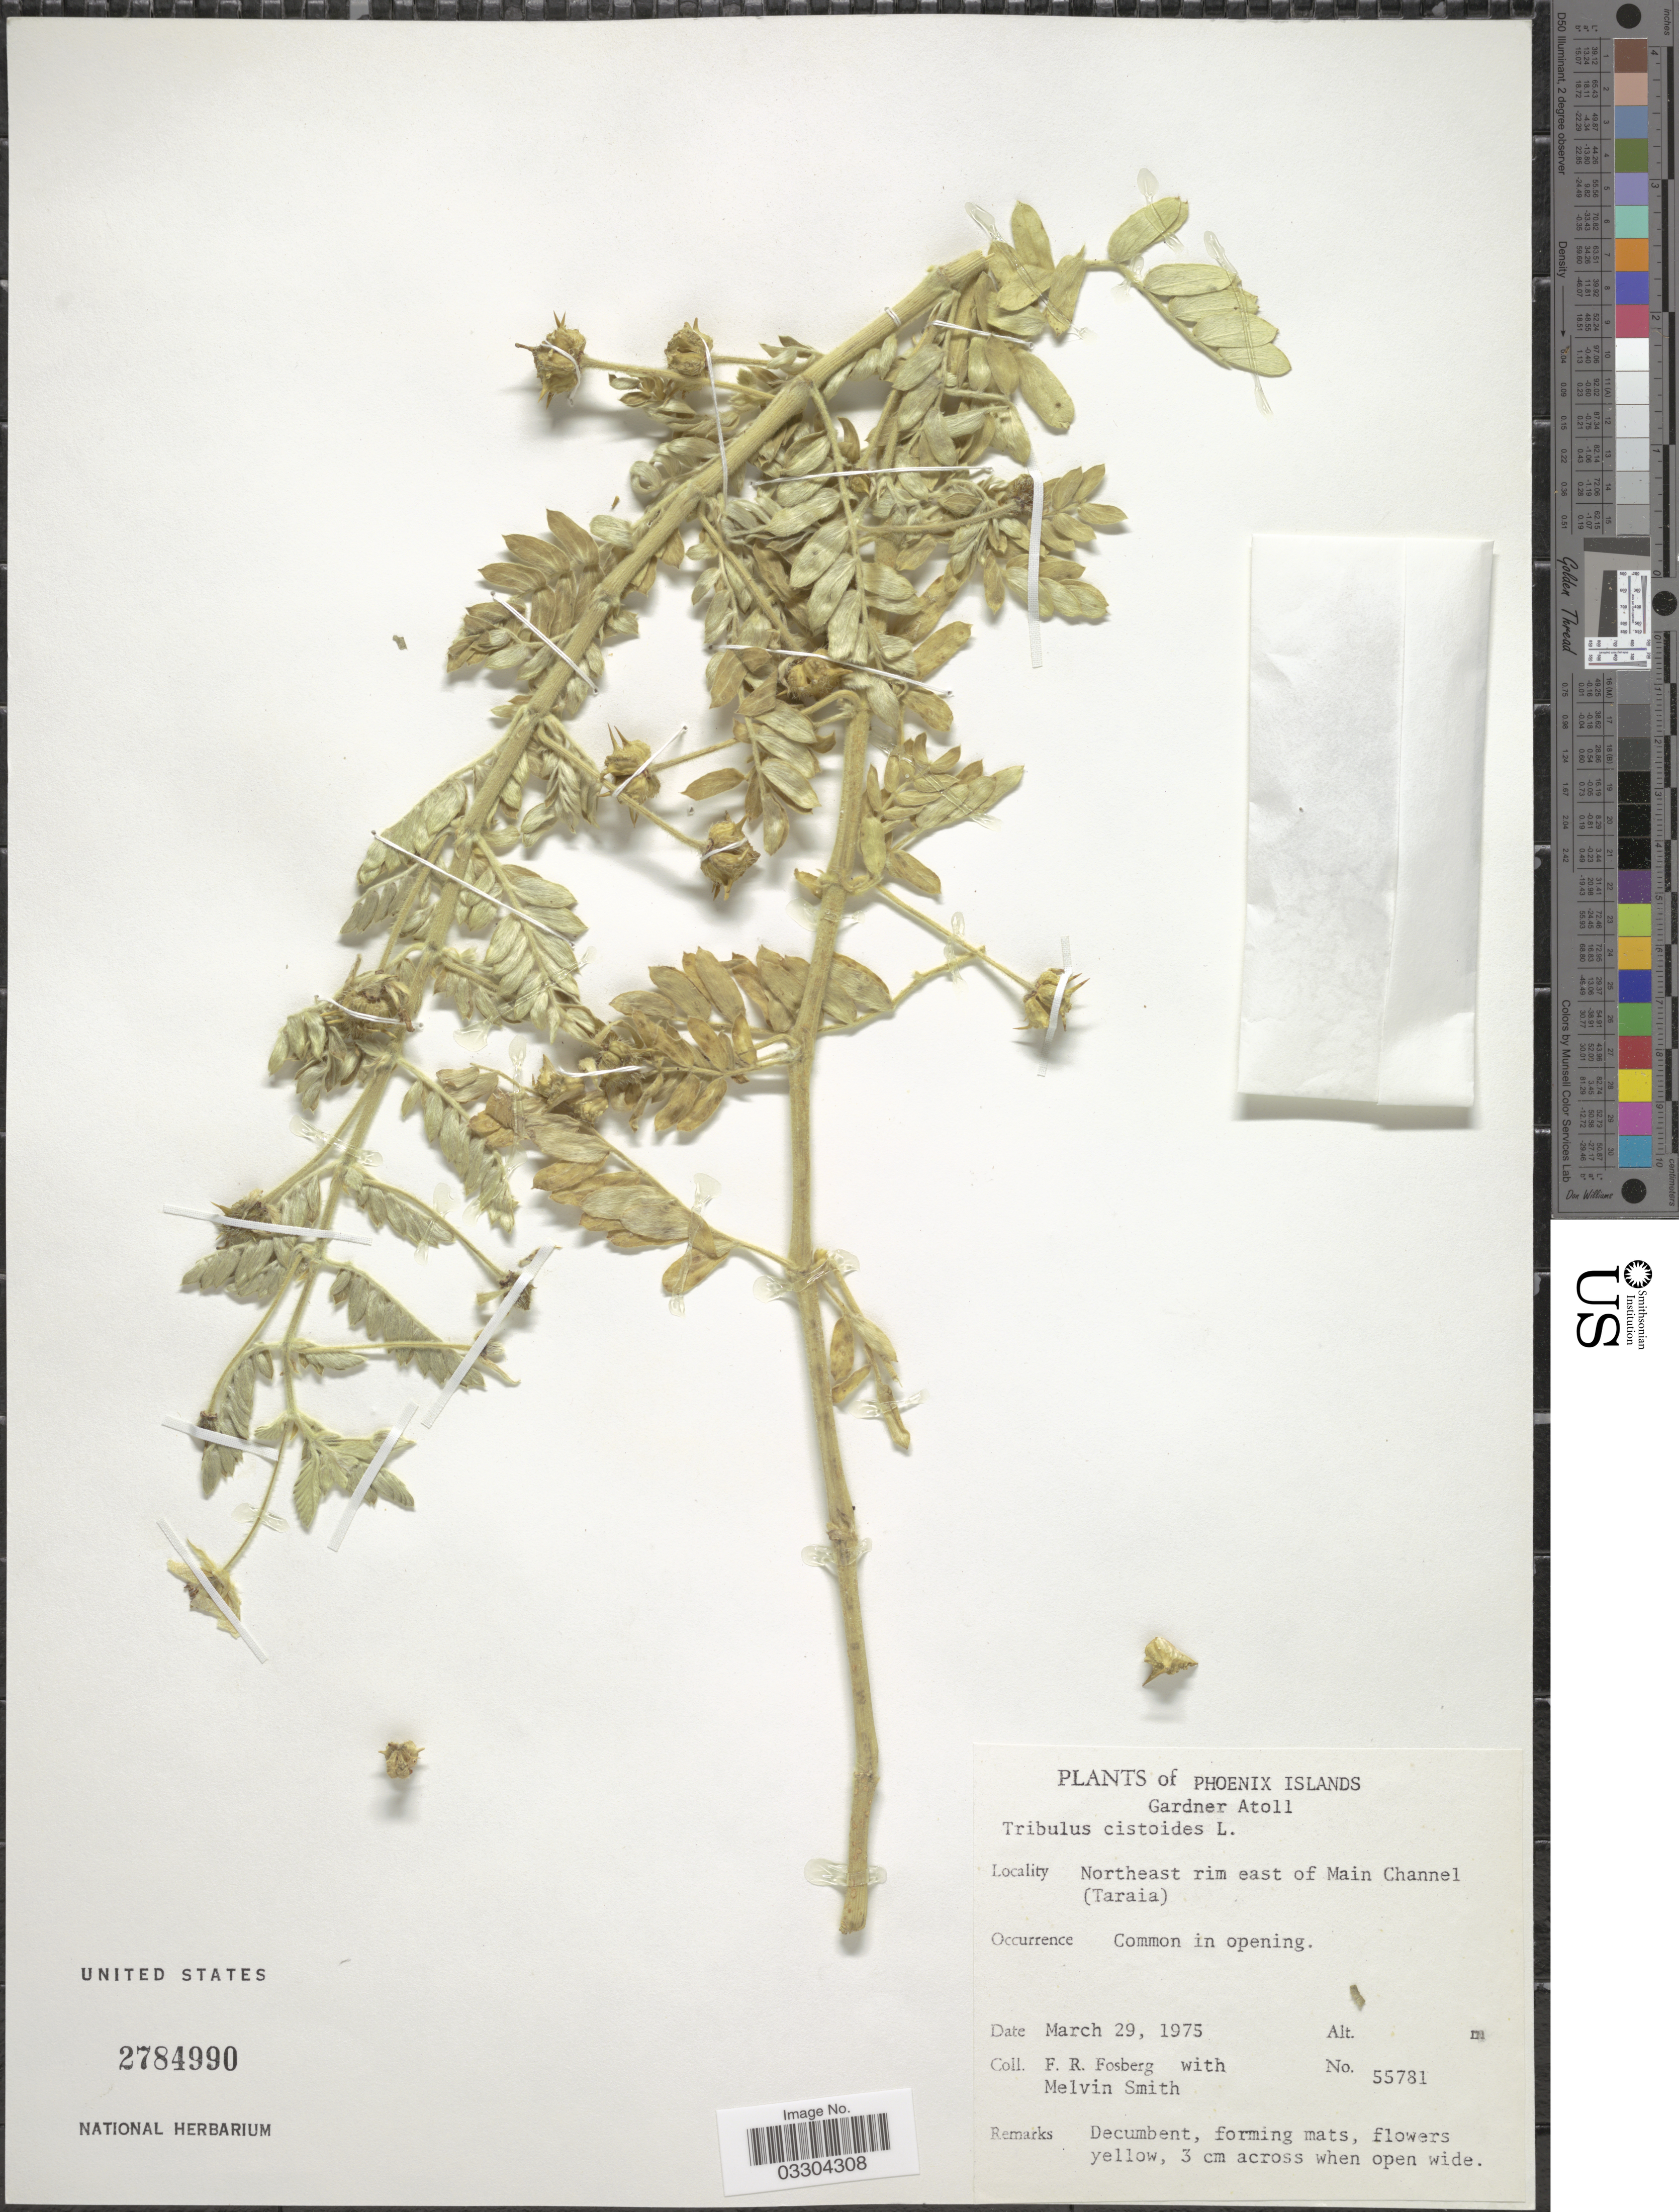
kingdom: Plantae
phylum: Tracheophyta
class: Magnoliopsida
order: Zygophyllales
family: Zygophyllaceae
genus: Tribulus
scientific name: Tribulus cistoides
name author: L.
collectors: F. R. Fosberg & M. Smith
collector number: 55781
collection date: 1975-03-29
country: Kiribati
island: Nikumaroro [Gardner] Atoll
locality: Phoenix Islands. Gardner Atoll. Northeast rim east of Main Channel (Taraia).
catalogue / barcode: US 2784990